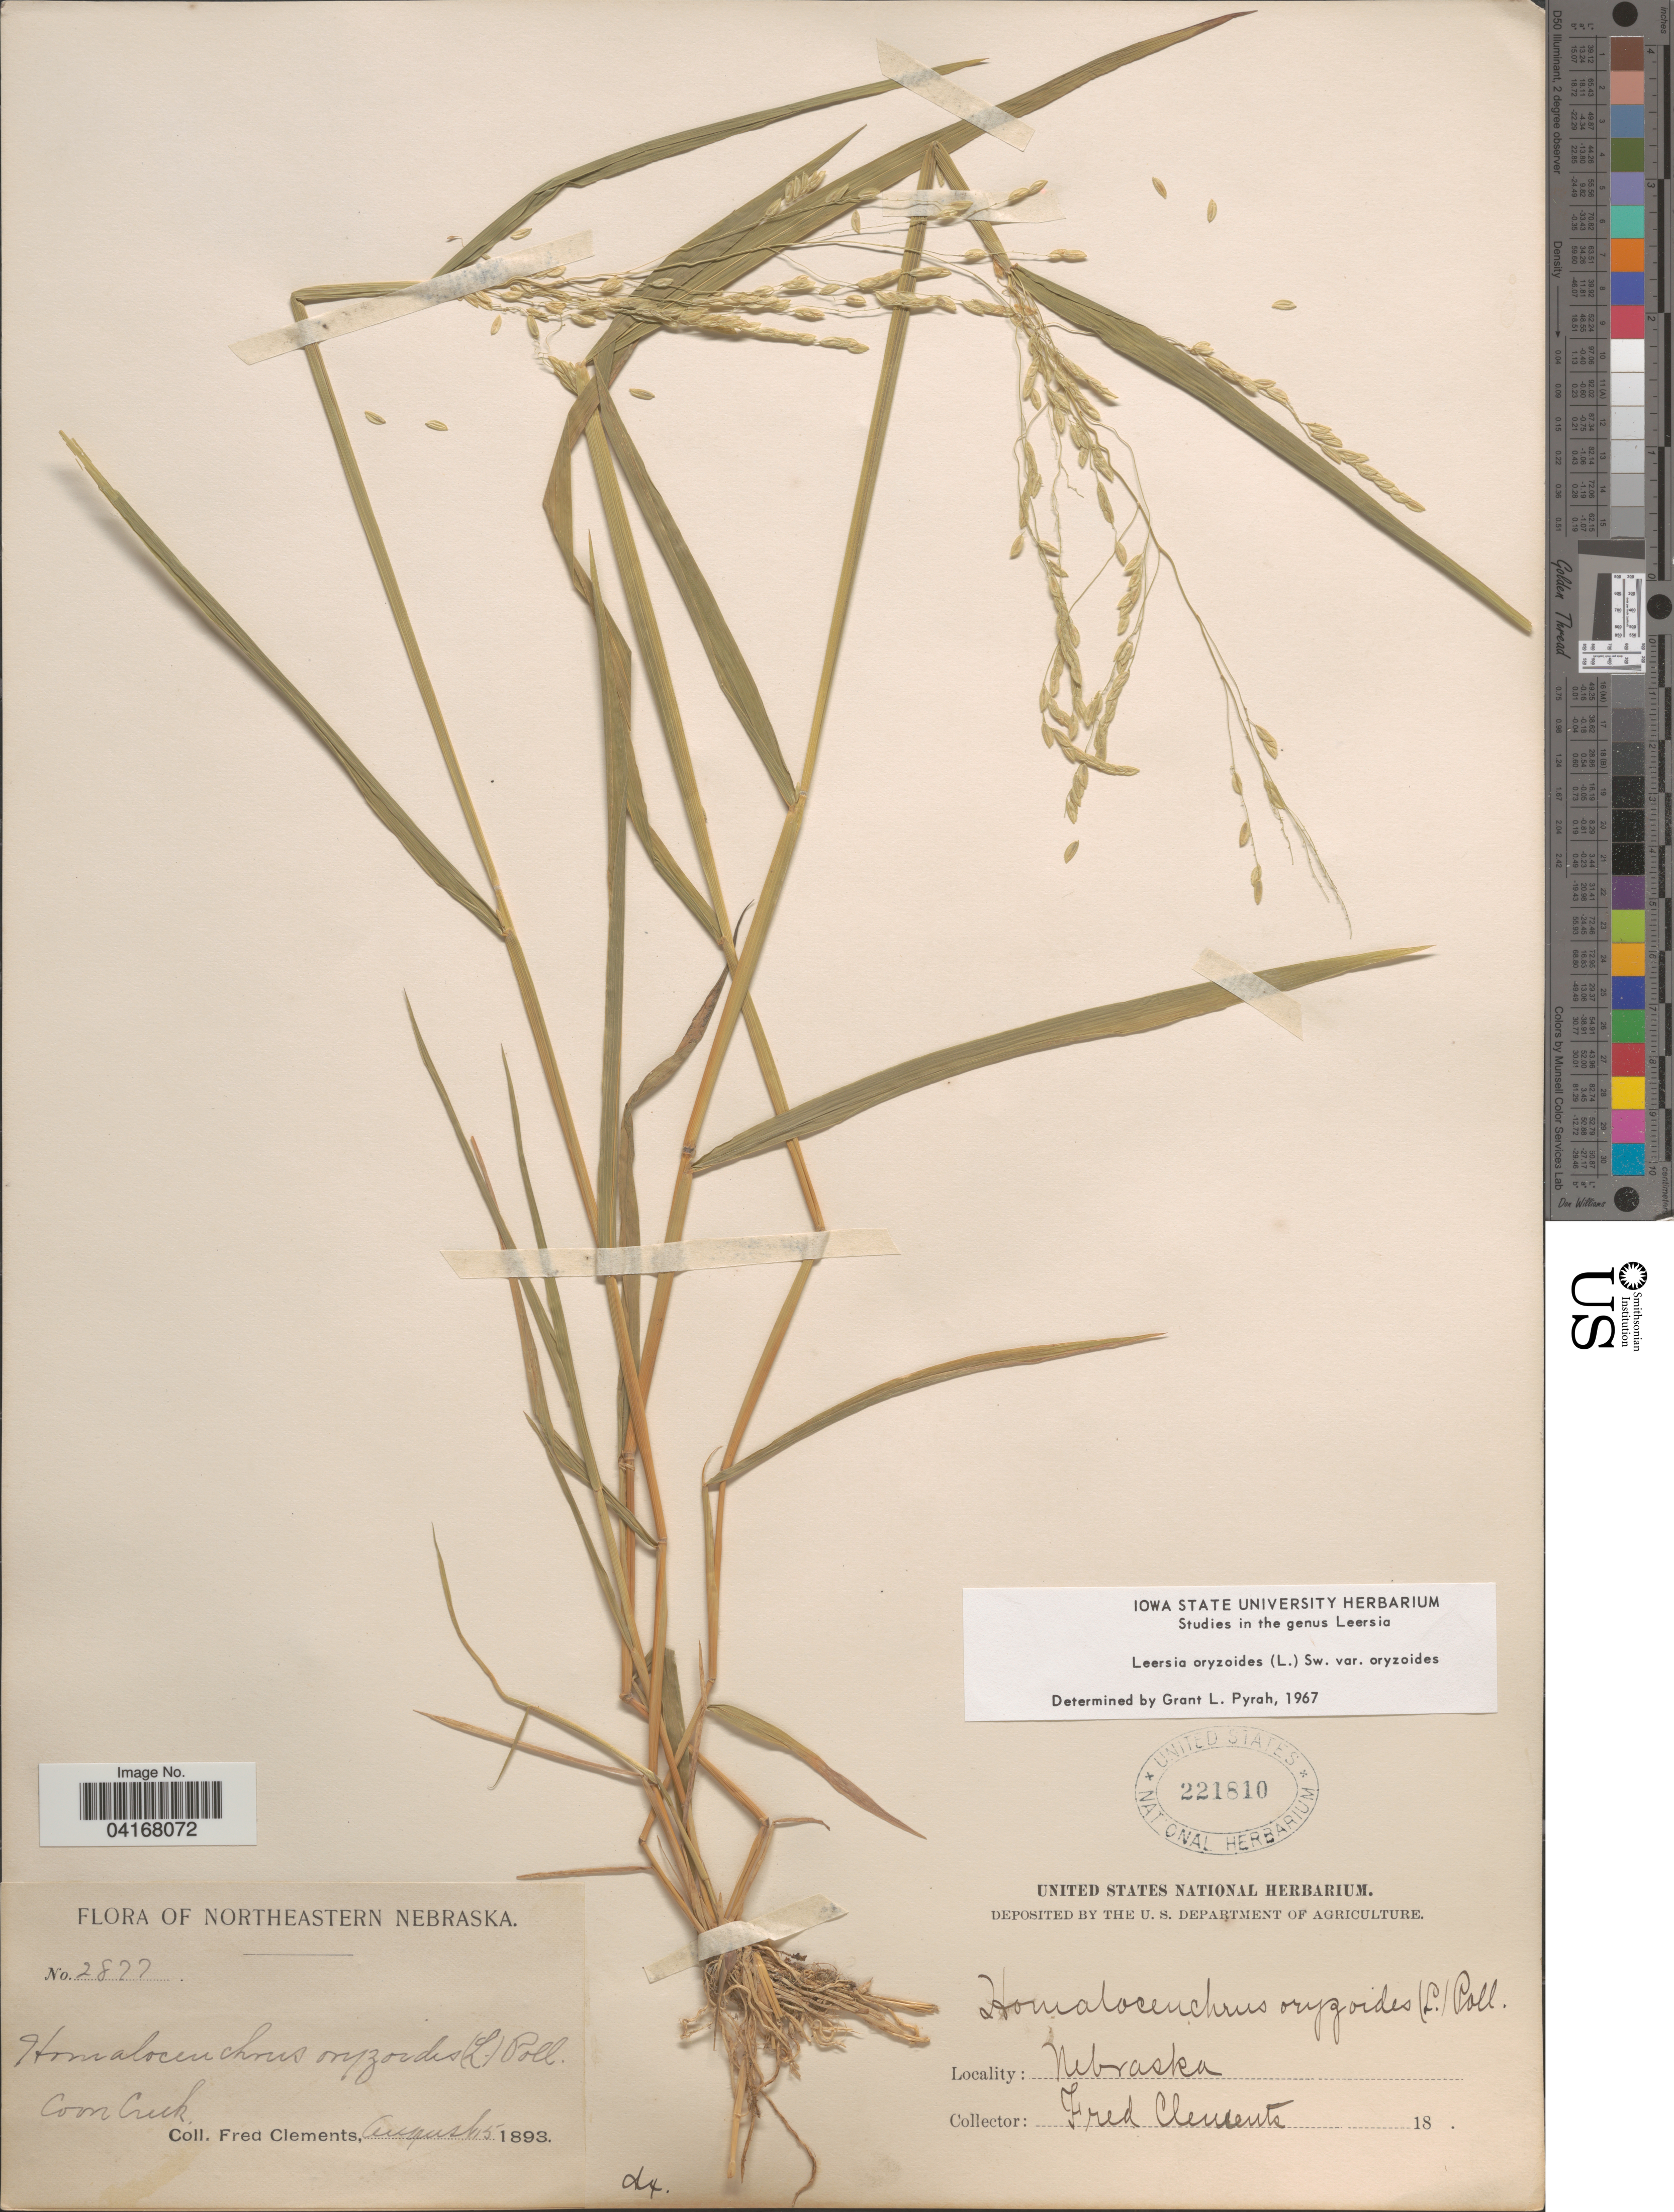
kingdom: Plantae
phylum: Tracheophyta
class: Liliopsida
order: Poales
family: Poaceae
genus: Leersia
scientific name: Leersia oryzoides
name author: (L.) Sw.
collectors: F. E. Clements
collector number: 2877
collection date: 1893-08-15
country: United States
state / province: Nebraska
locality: Northeastern Nebraska. Coon Creek.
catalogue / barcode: US 221810